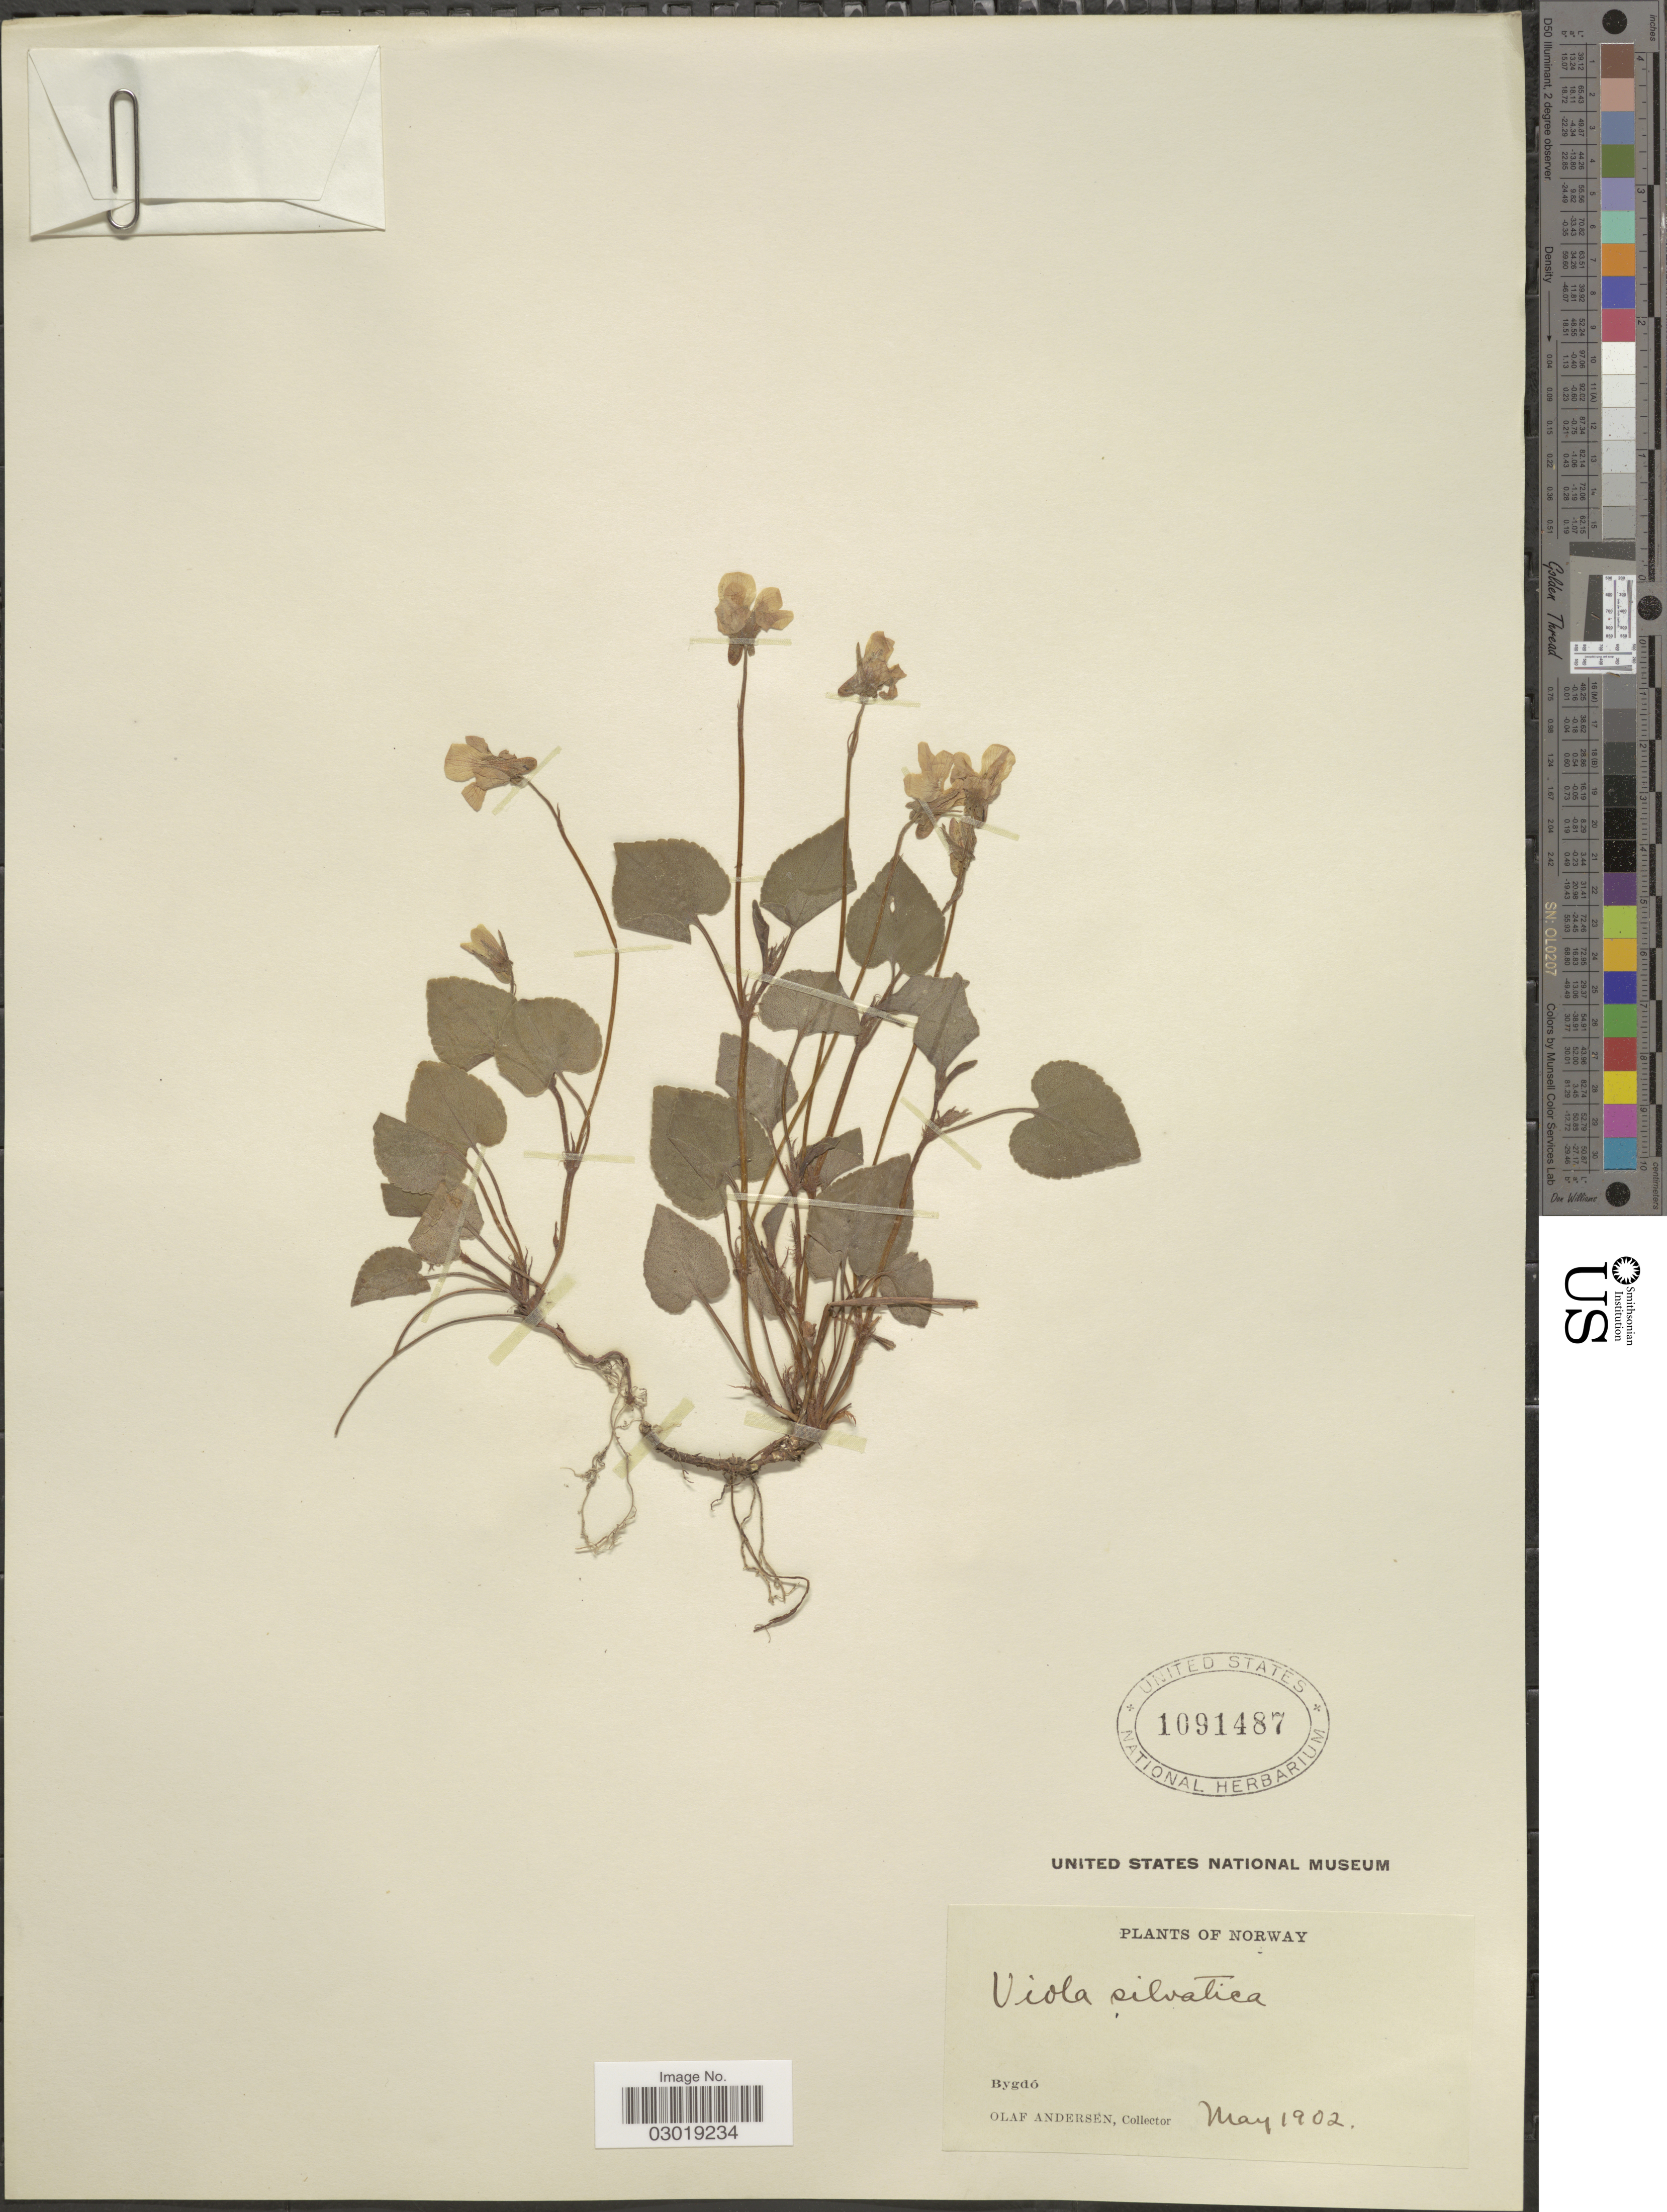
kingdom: Plantae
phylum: Tracheophyta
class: Magnoliopsida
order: Malpighiales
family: Violaceae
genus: Viola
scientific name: Viola sylvatica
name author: Fr.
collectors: O. Andersen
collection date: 1902-05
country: Norway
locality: Bygdó.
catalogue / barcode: US 1091487